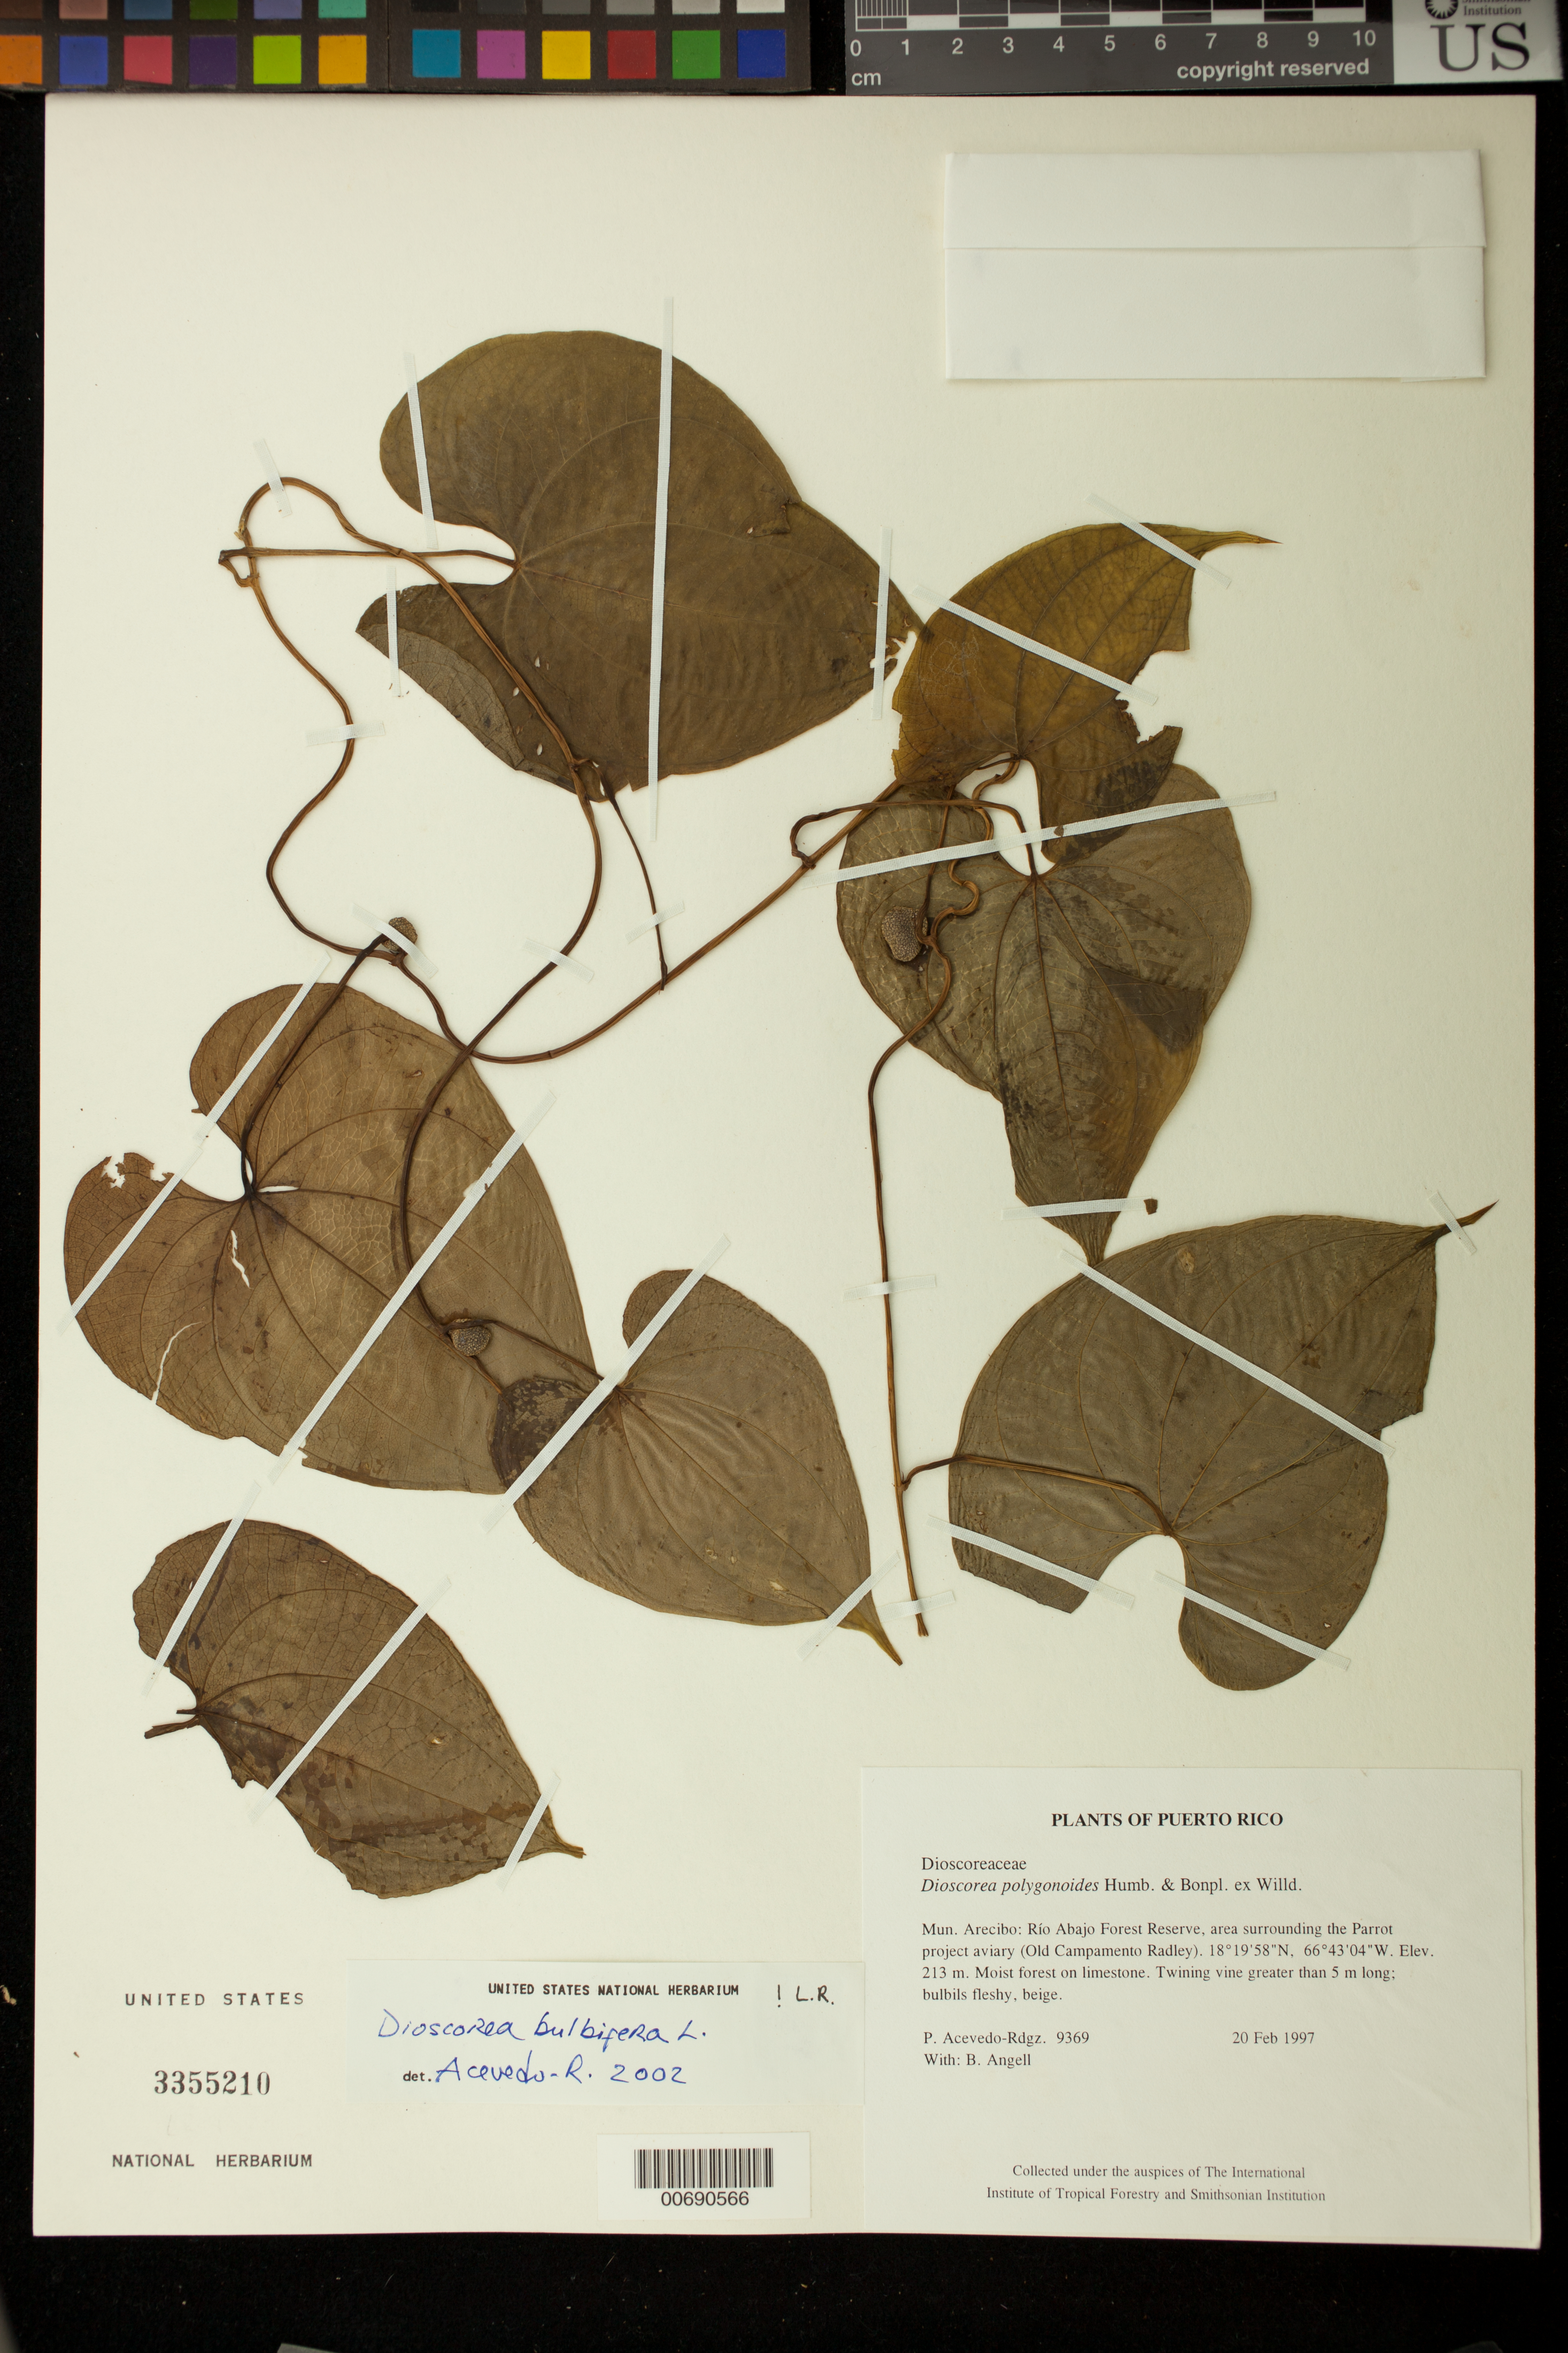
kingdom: Plantae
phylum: Tracheophyta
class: Liliopsida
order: Dioscoreales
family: Dioscoreaceae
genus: Dioscorea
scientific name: Dioscorea bulbifera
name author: L.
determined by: Raz, Lauren, (K)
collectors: P. Acevedo-Rodr. & Bobbi Angell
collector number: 9369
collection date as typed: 20 Feb 1997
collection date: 1997-02-20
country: Puerto Rico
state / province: Arecibo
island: Puerto Rico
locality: Arecibo; Río Abajo Forest Reserve, area surrounding the Parrot project aviary (Old Campamento Radley).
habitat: Moist forest on limestone.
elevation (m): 213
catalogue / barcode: US 3355210